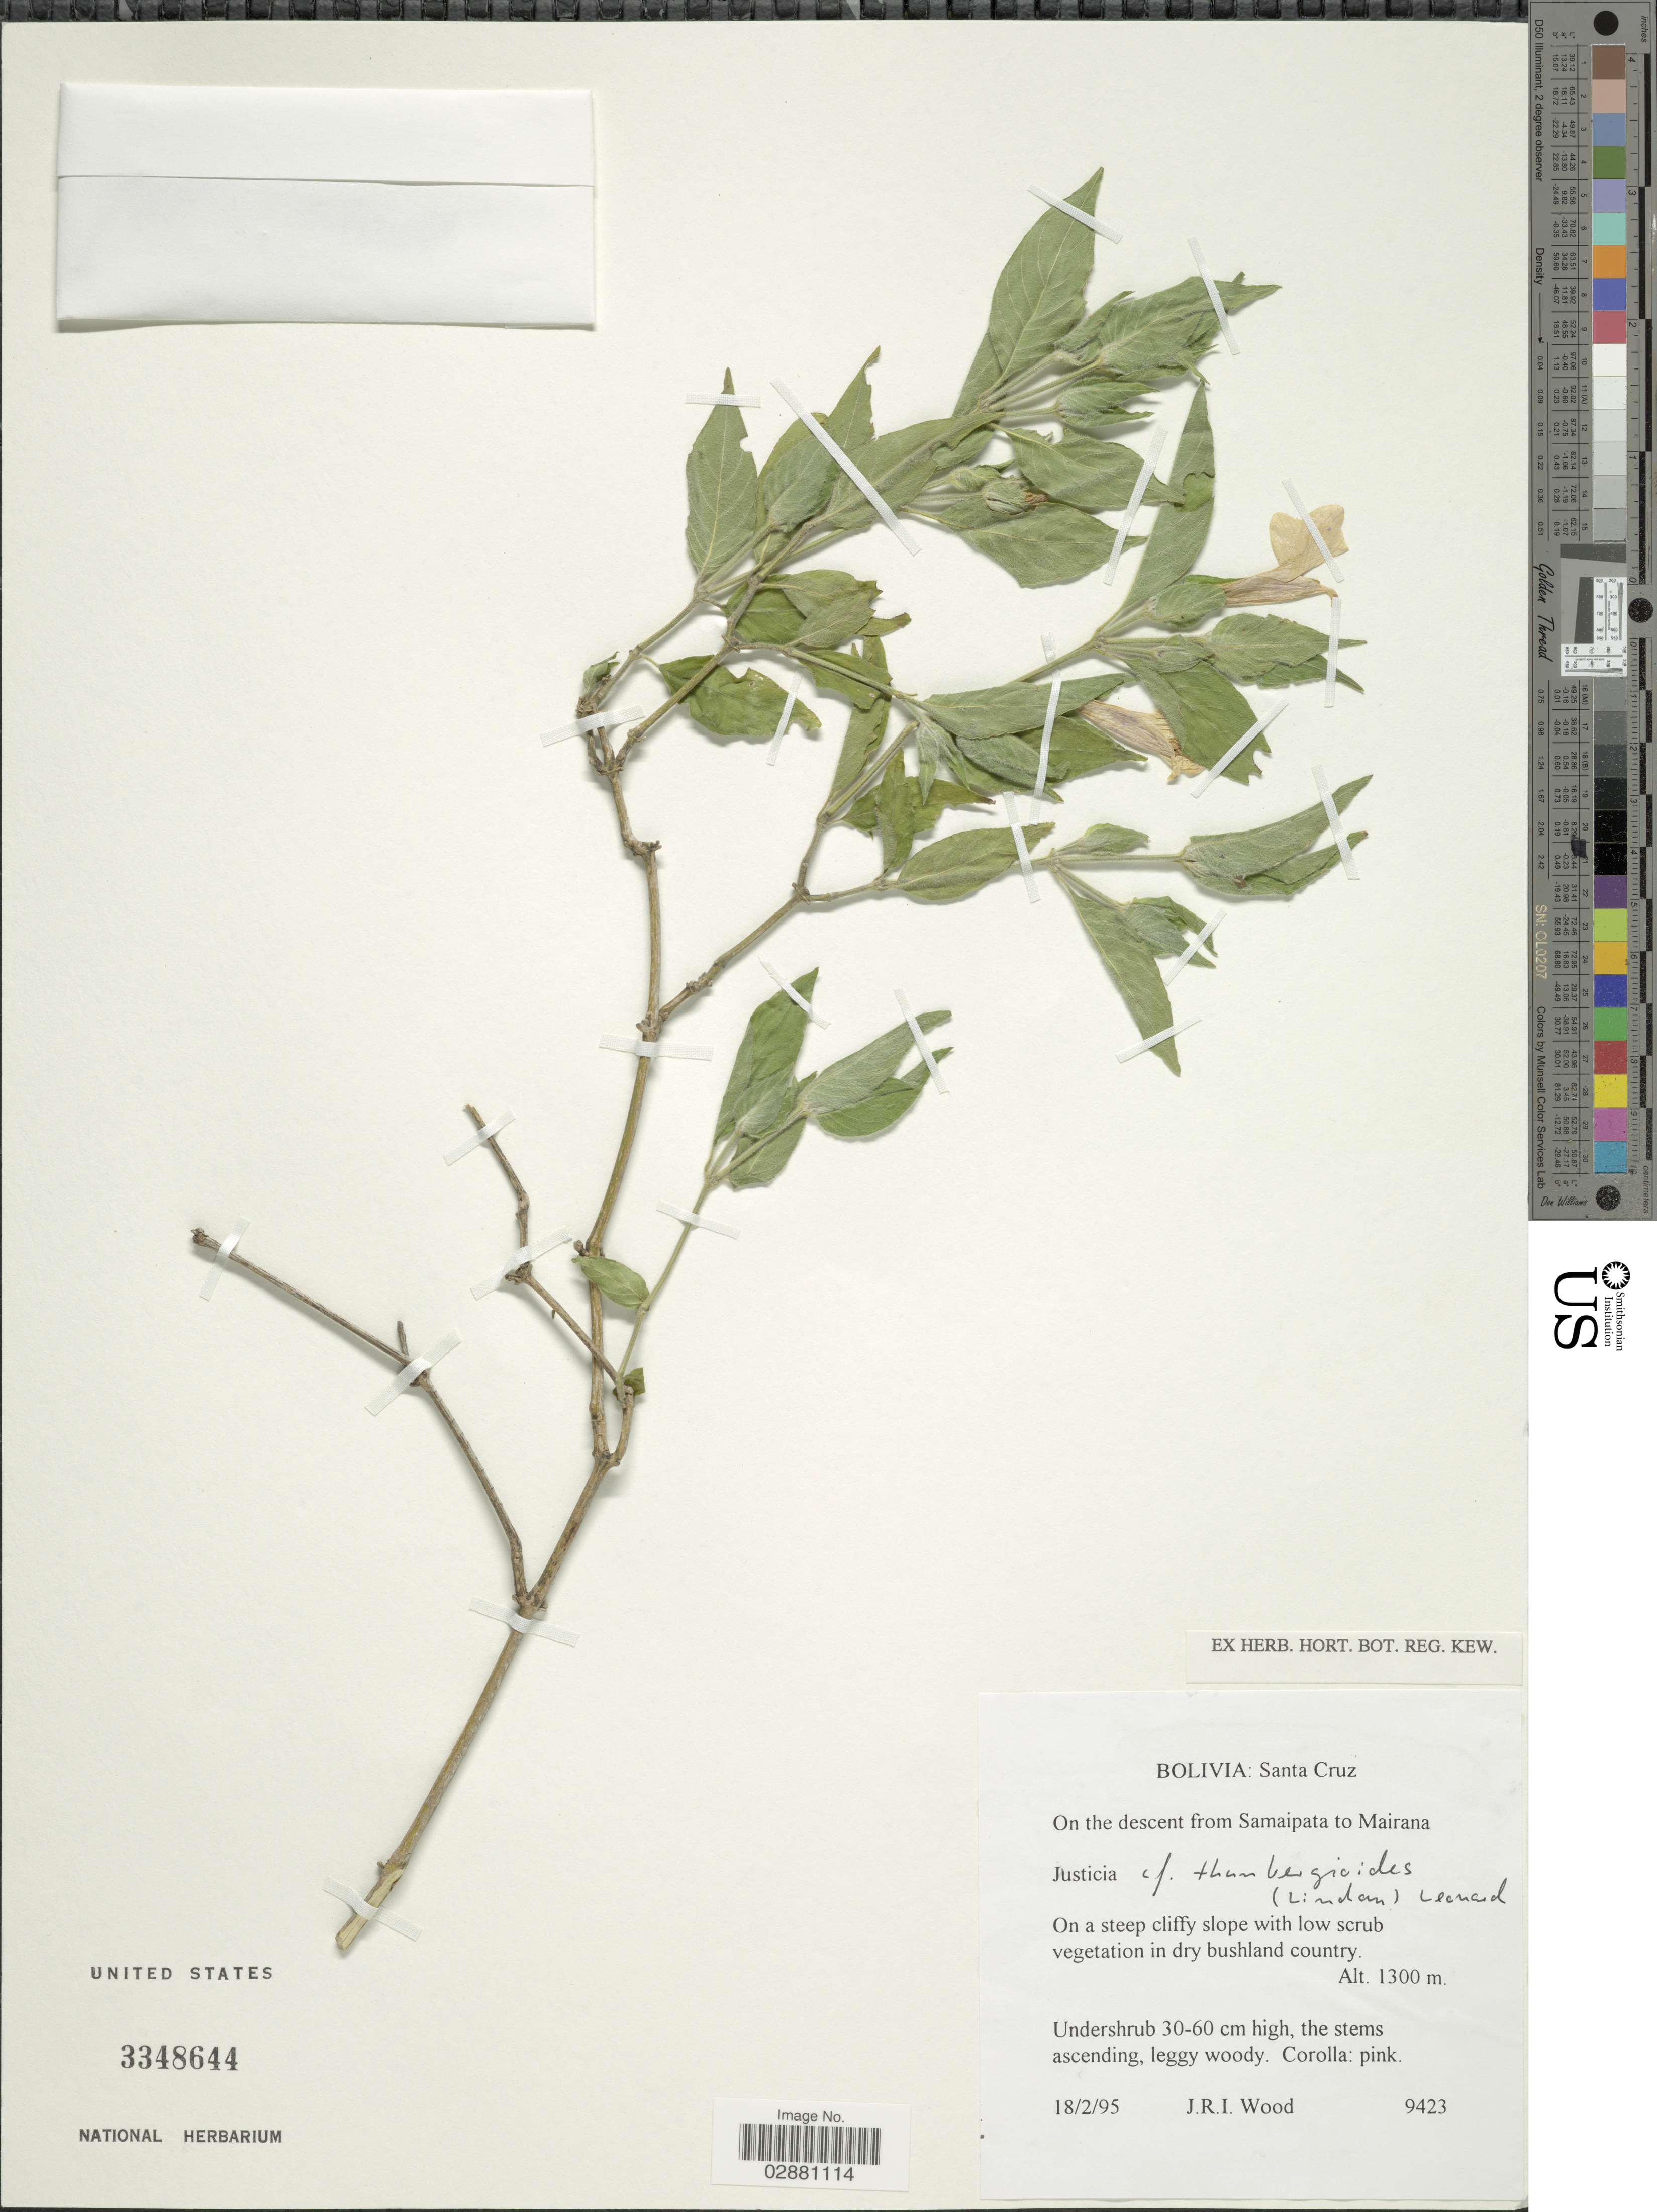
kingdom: Plantae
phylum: Tracheophyta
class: Magnoliopsida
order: Lamiales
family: Acanthaceae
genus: Justicia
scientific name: Justicia thunbergioides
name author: (Lindau) Leonard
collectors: J. R. I. Wood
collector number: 9423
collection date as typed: Transcribed d/m/y: 18/2/95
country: Bolivia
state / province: Santa Cruz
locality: On the descent from Samaipata to Mairana.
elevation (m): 1300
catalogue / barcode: US 3348644